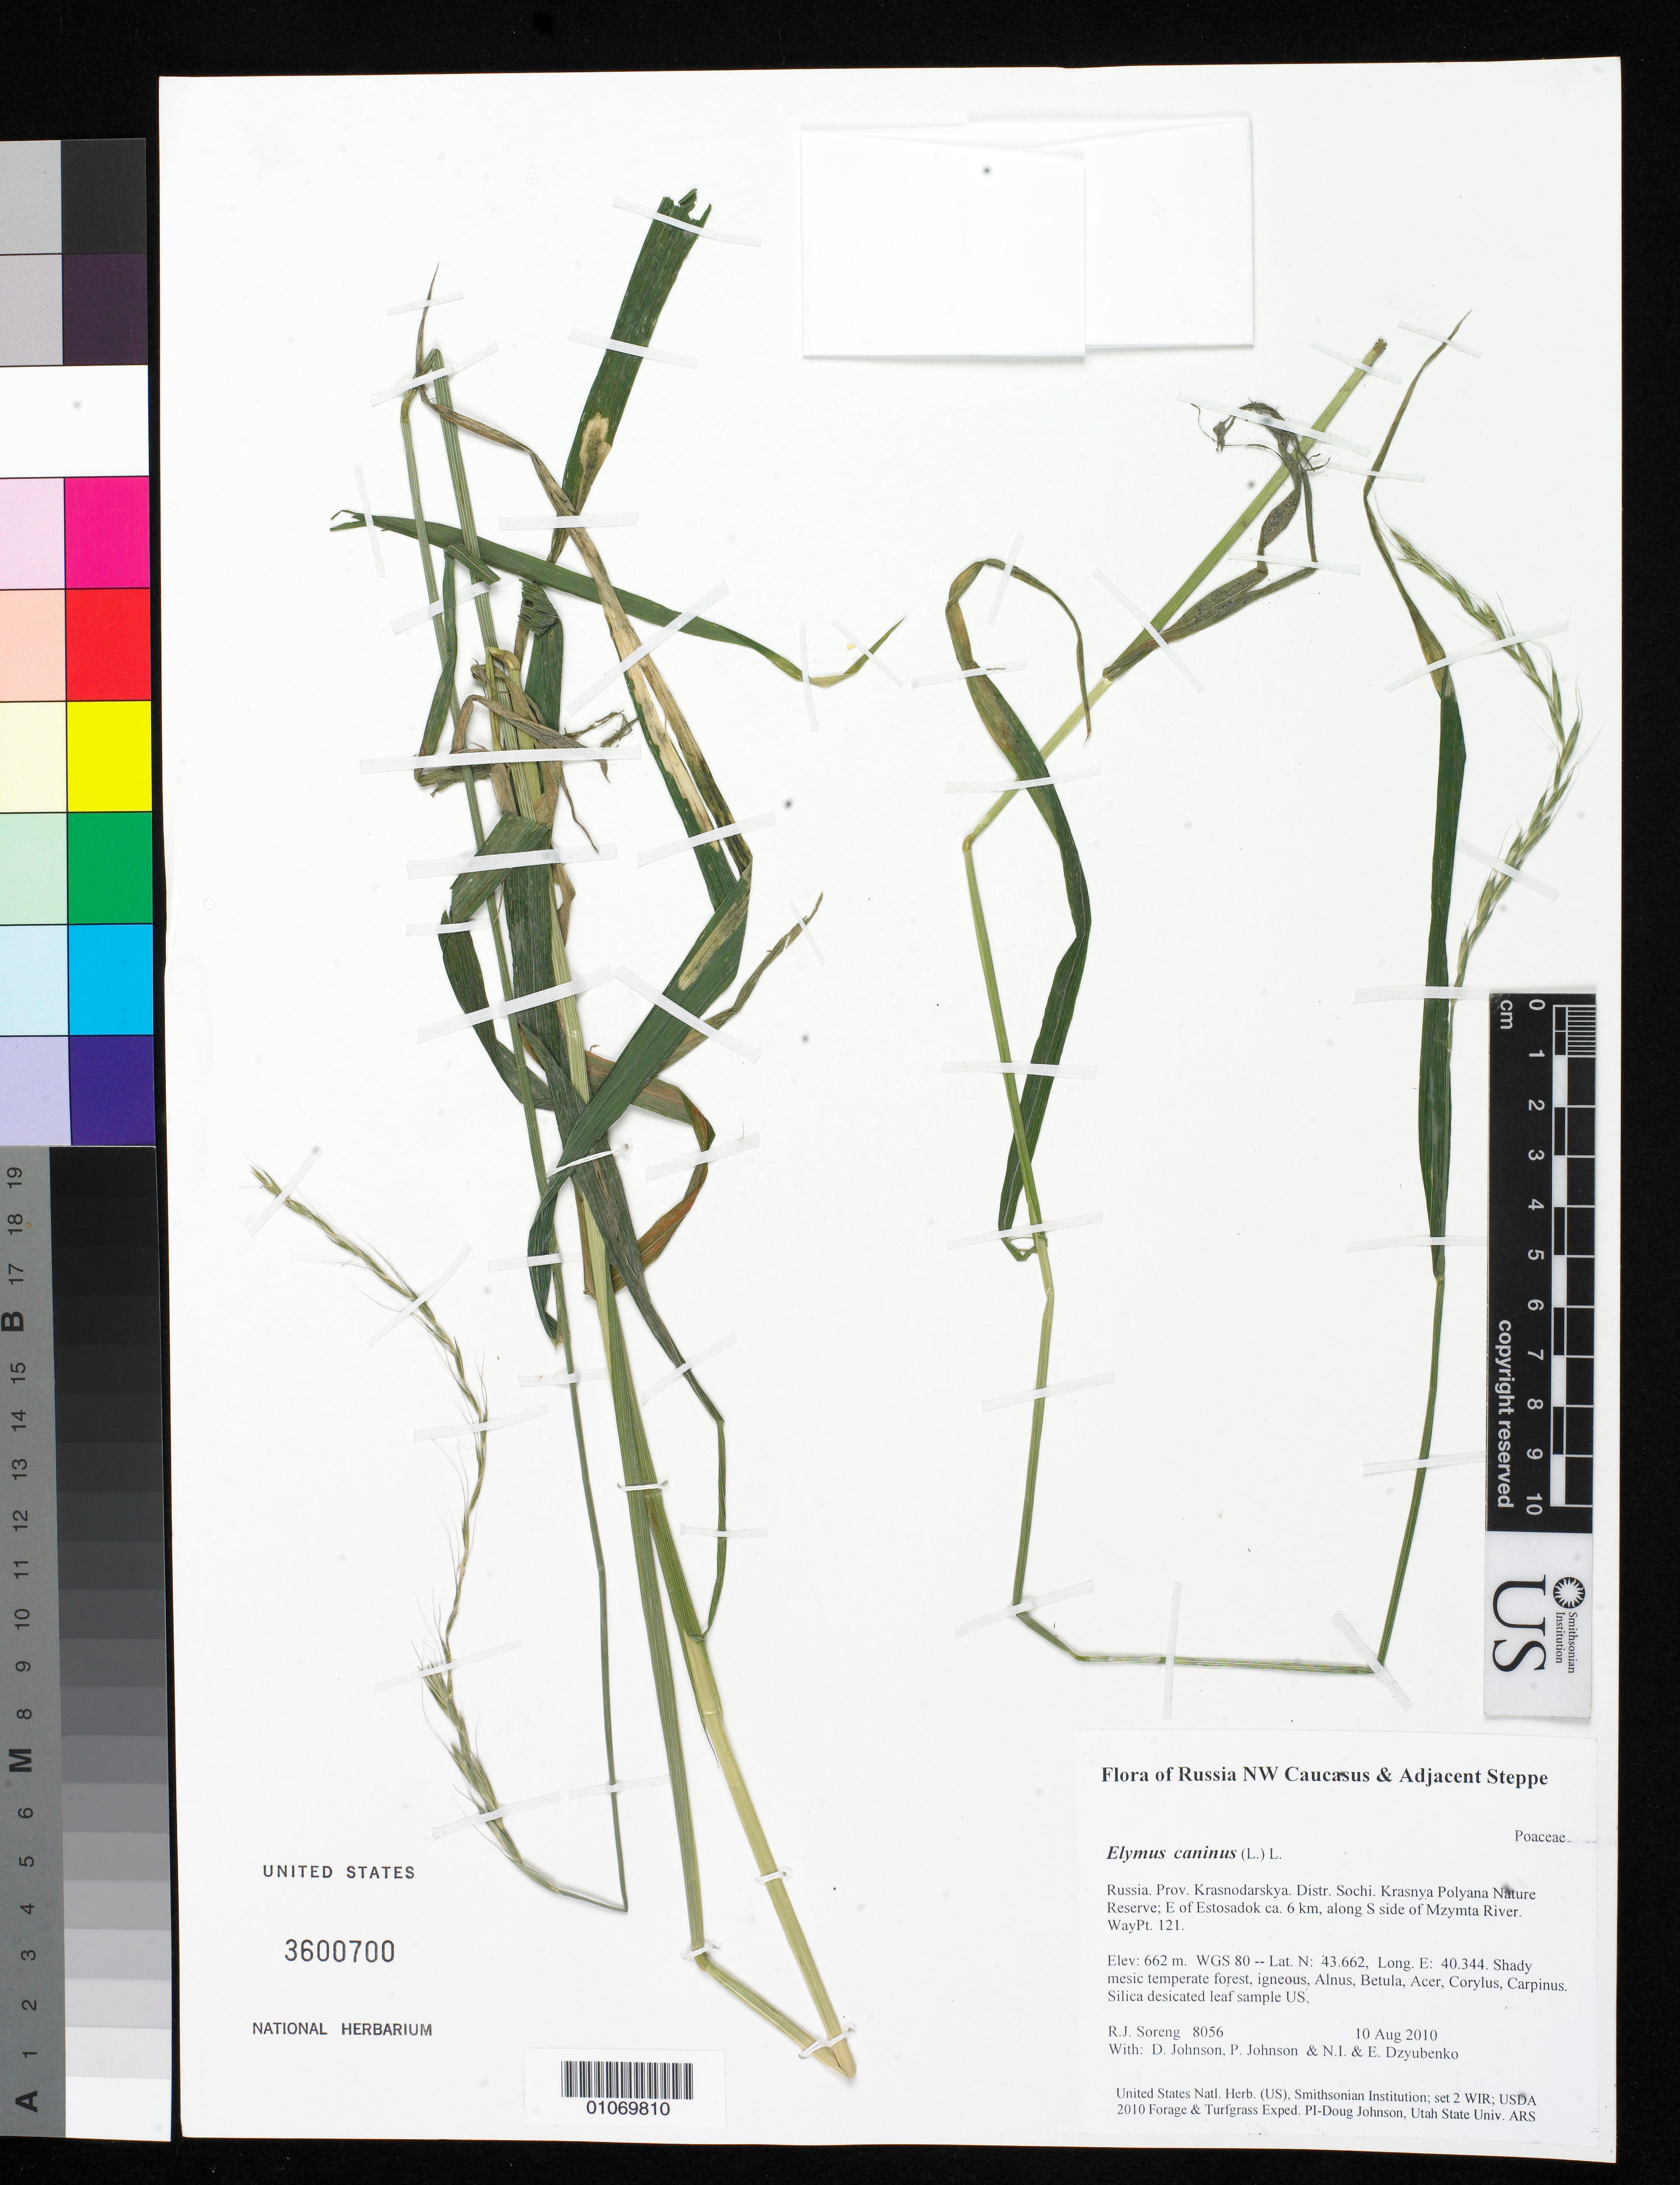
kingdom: Plantae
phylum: Tracheophyta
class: Liliopsida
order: Poales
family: Poaceae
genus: Elymus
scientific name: Elymus caninus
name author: (L.) L.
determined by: Soreng, Robert J., Research Associate (BOT), Smithsonian Institution - National Museum of Natural History (UNITED STATES)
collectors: R. J. Soreng, D. Johnson, P. Johnson, N. Dzyubenko & E. Dzyubenko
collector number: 8056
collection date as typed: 10 Aug 2010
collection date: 2010-08-10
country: Russian Federation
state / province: Krasnodar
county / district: Sochi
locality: Krasnya Polyana Nature Reserve; E of Estosadok ca. 6 km, along S side of Mzymta River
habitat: Shady mesic temperate forest, igneous, Alnus, Betula, Acer, Corylus, Carpinus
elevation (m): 662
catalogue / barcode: US 3600700